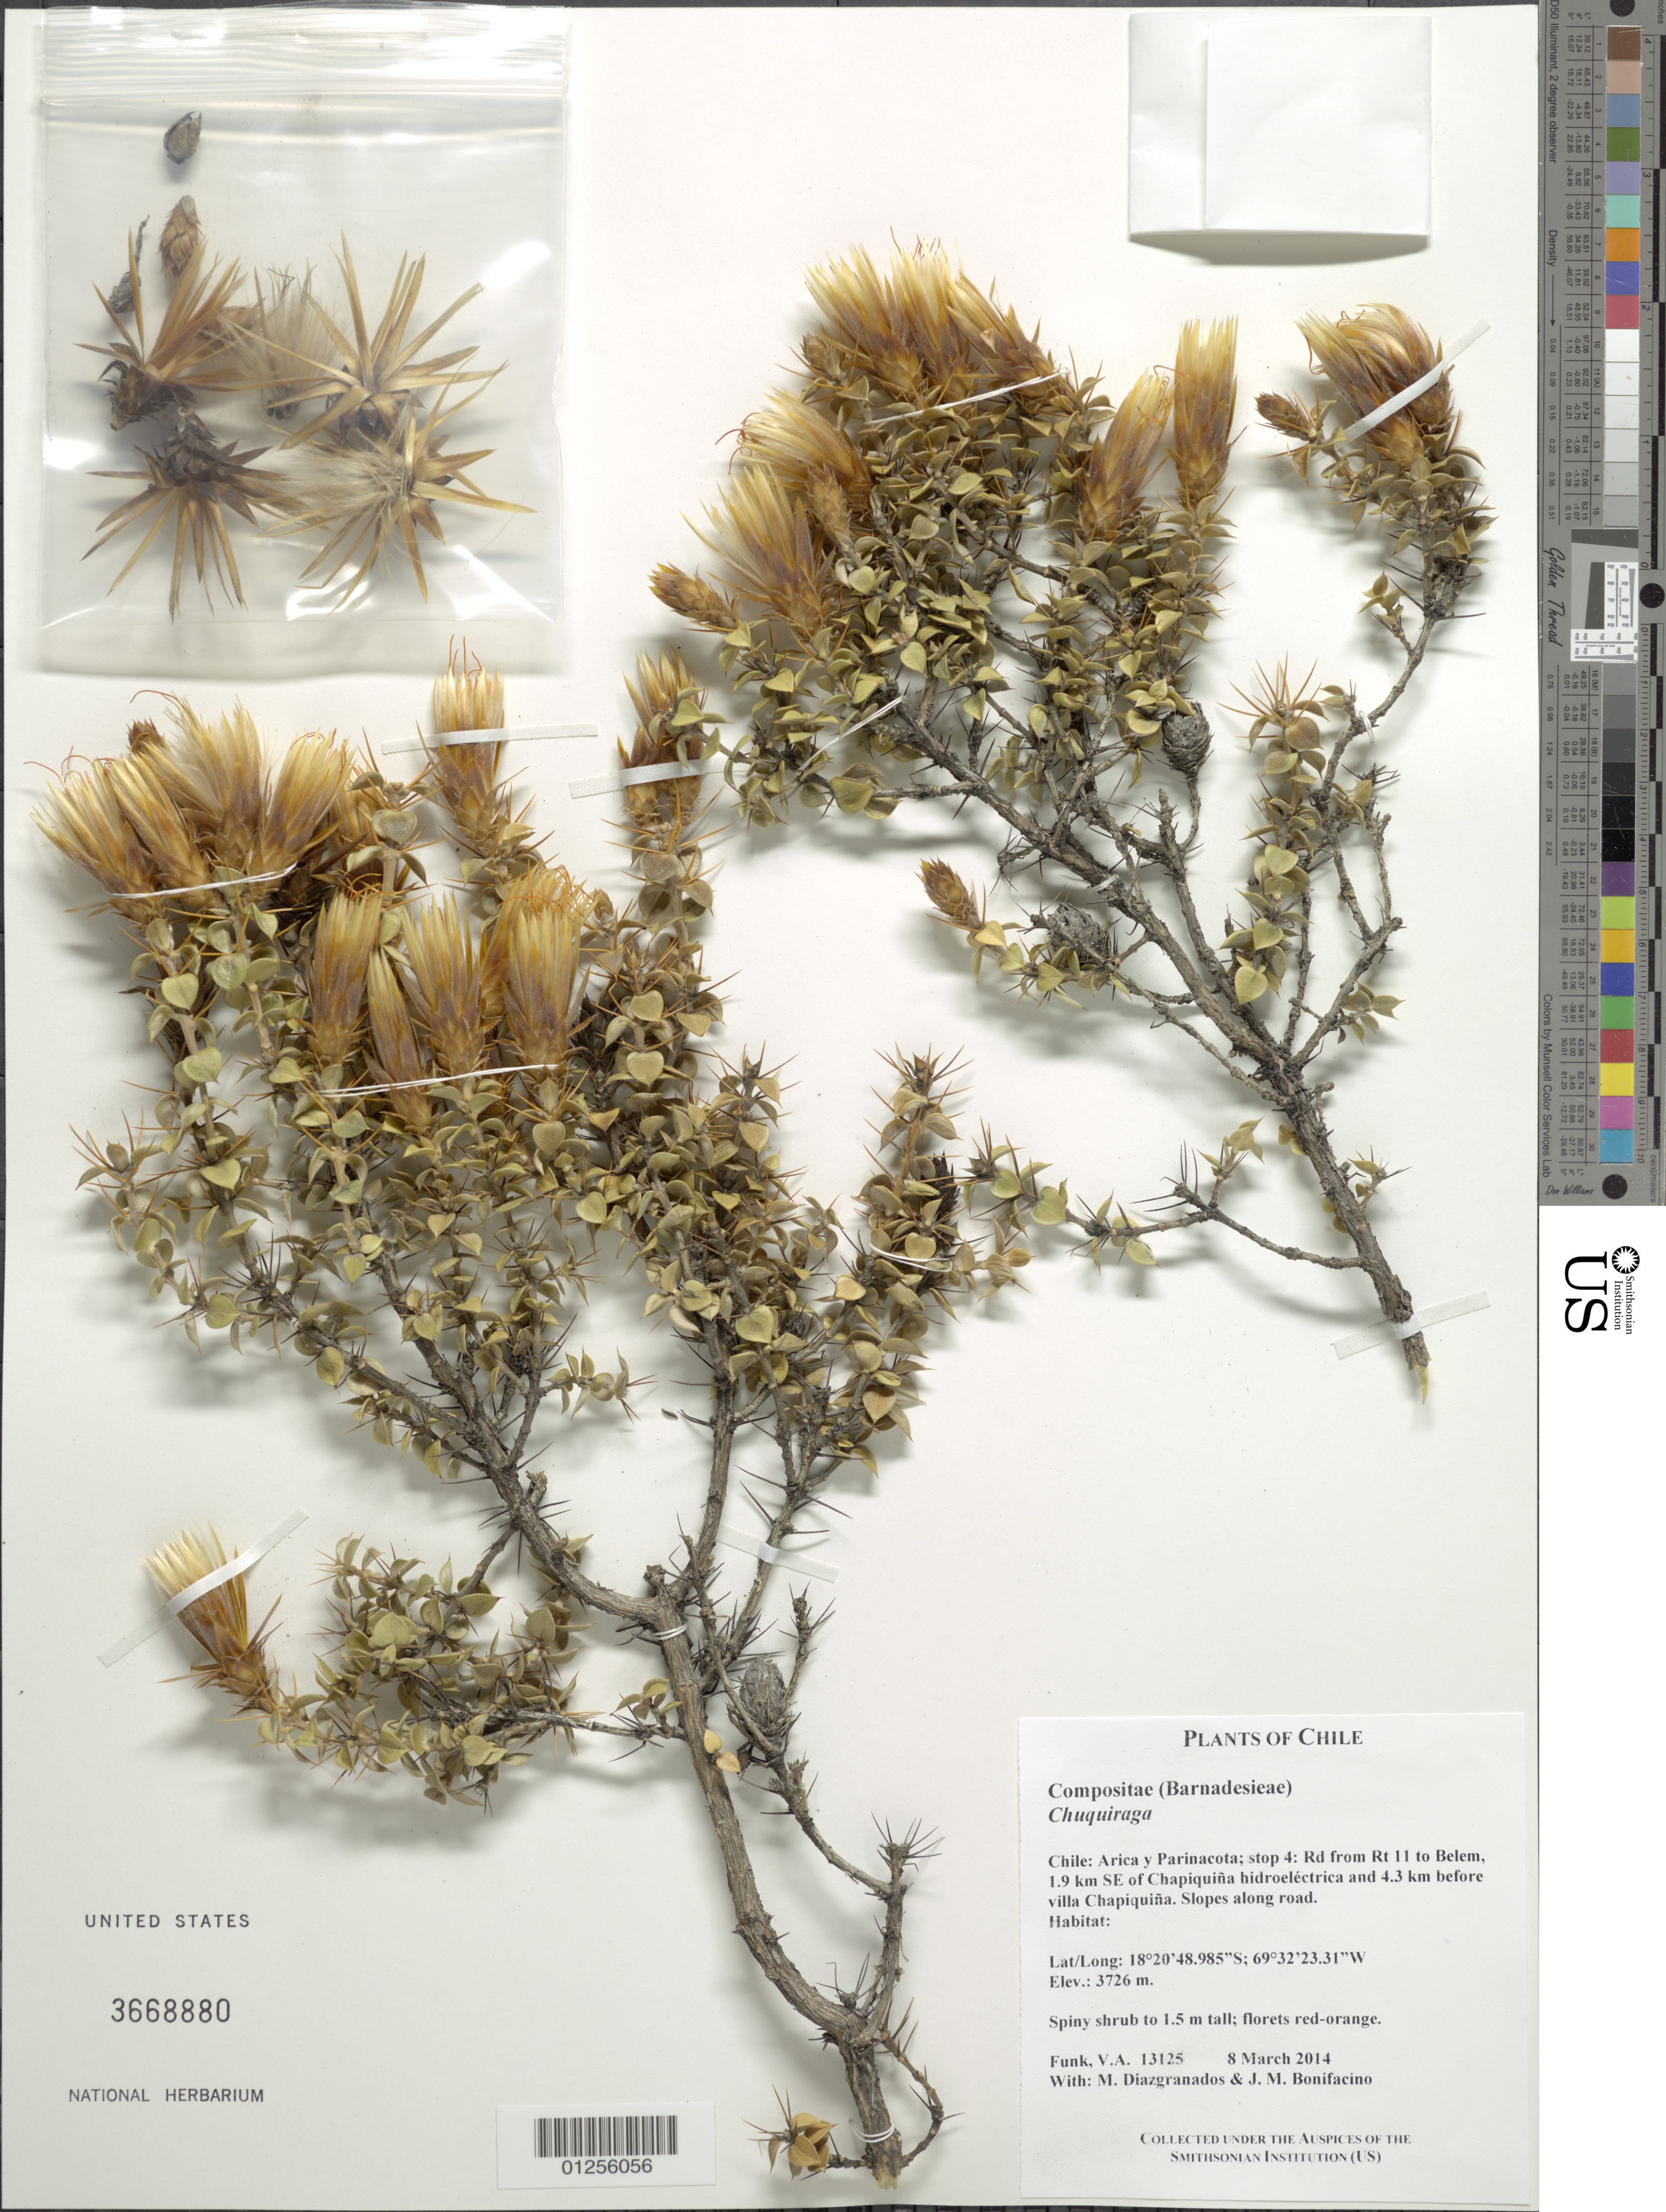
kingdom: Plantae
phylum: Tracheophyta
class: Magnoliopsida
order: Asterales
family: Asteraceae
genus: Chuquiraga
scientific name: Chuquiraga sp.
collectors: V. Funk, M. Diazgranados C. & M. Bonifacino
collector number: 13125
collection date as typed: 8 March 2014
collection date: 2014-03-08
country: Chile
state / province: Arica y Parinacota (XV)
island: Pascua [Easter]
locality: Road from Rt. 11 to Belem, 1.9 km SE of Chapiquina hidroelectrica and 4.3 km before villa Chapiquina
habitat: Slopes along road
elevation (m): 3726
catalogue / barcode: US 3668880